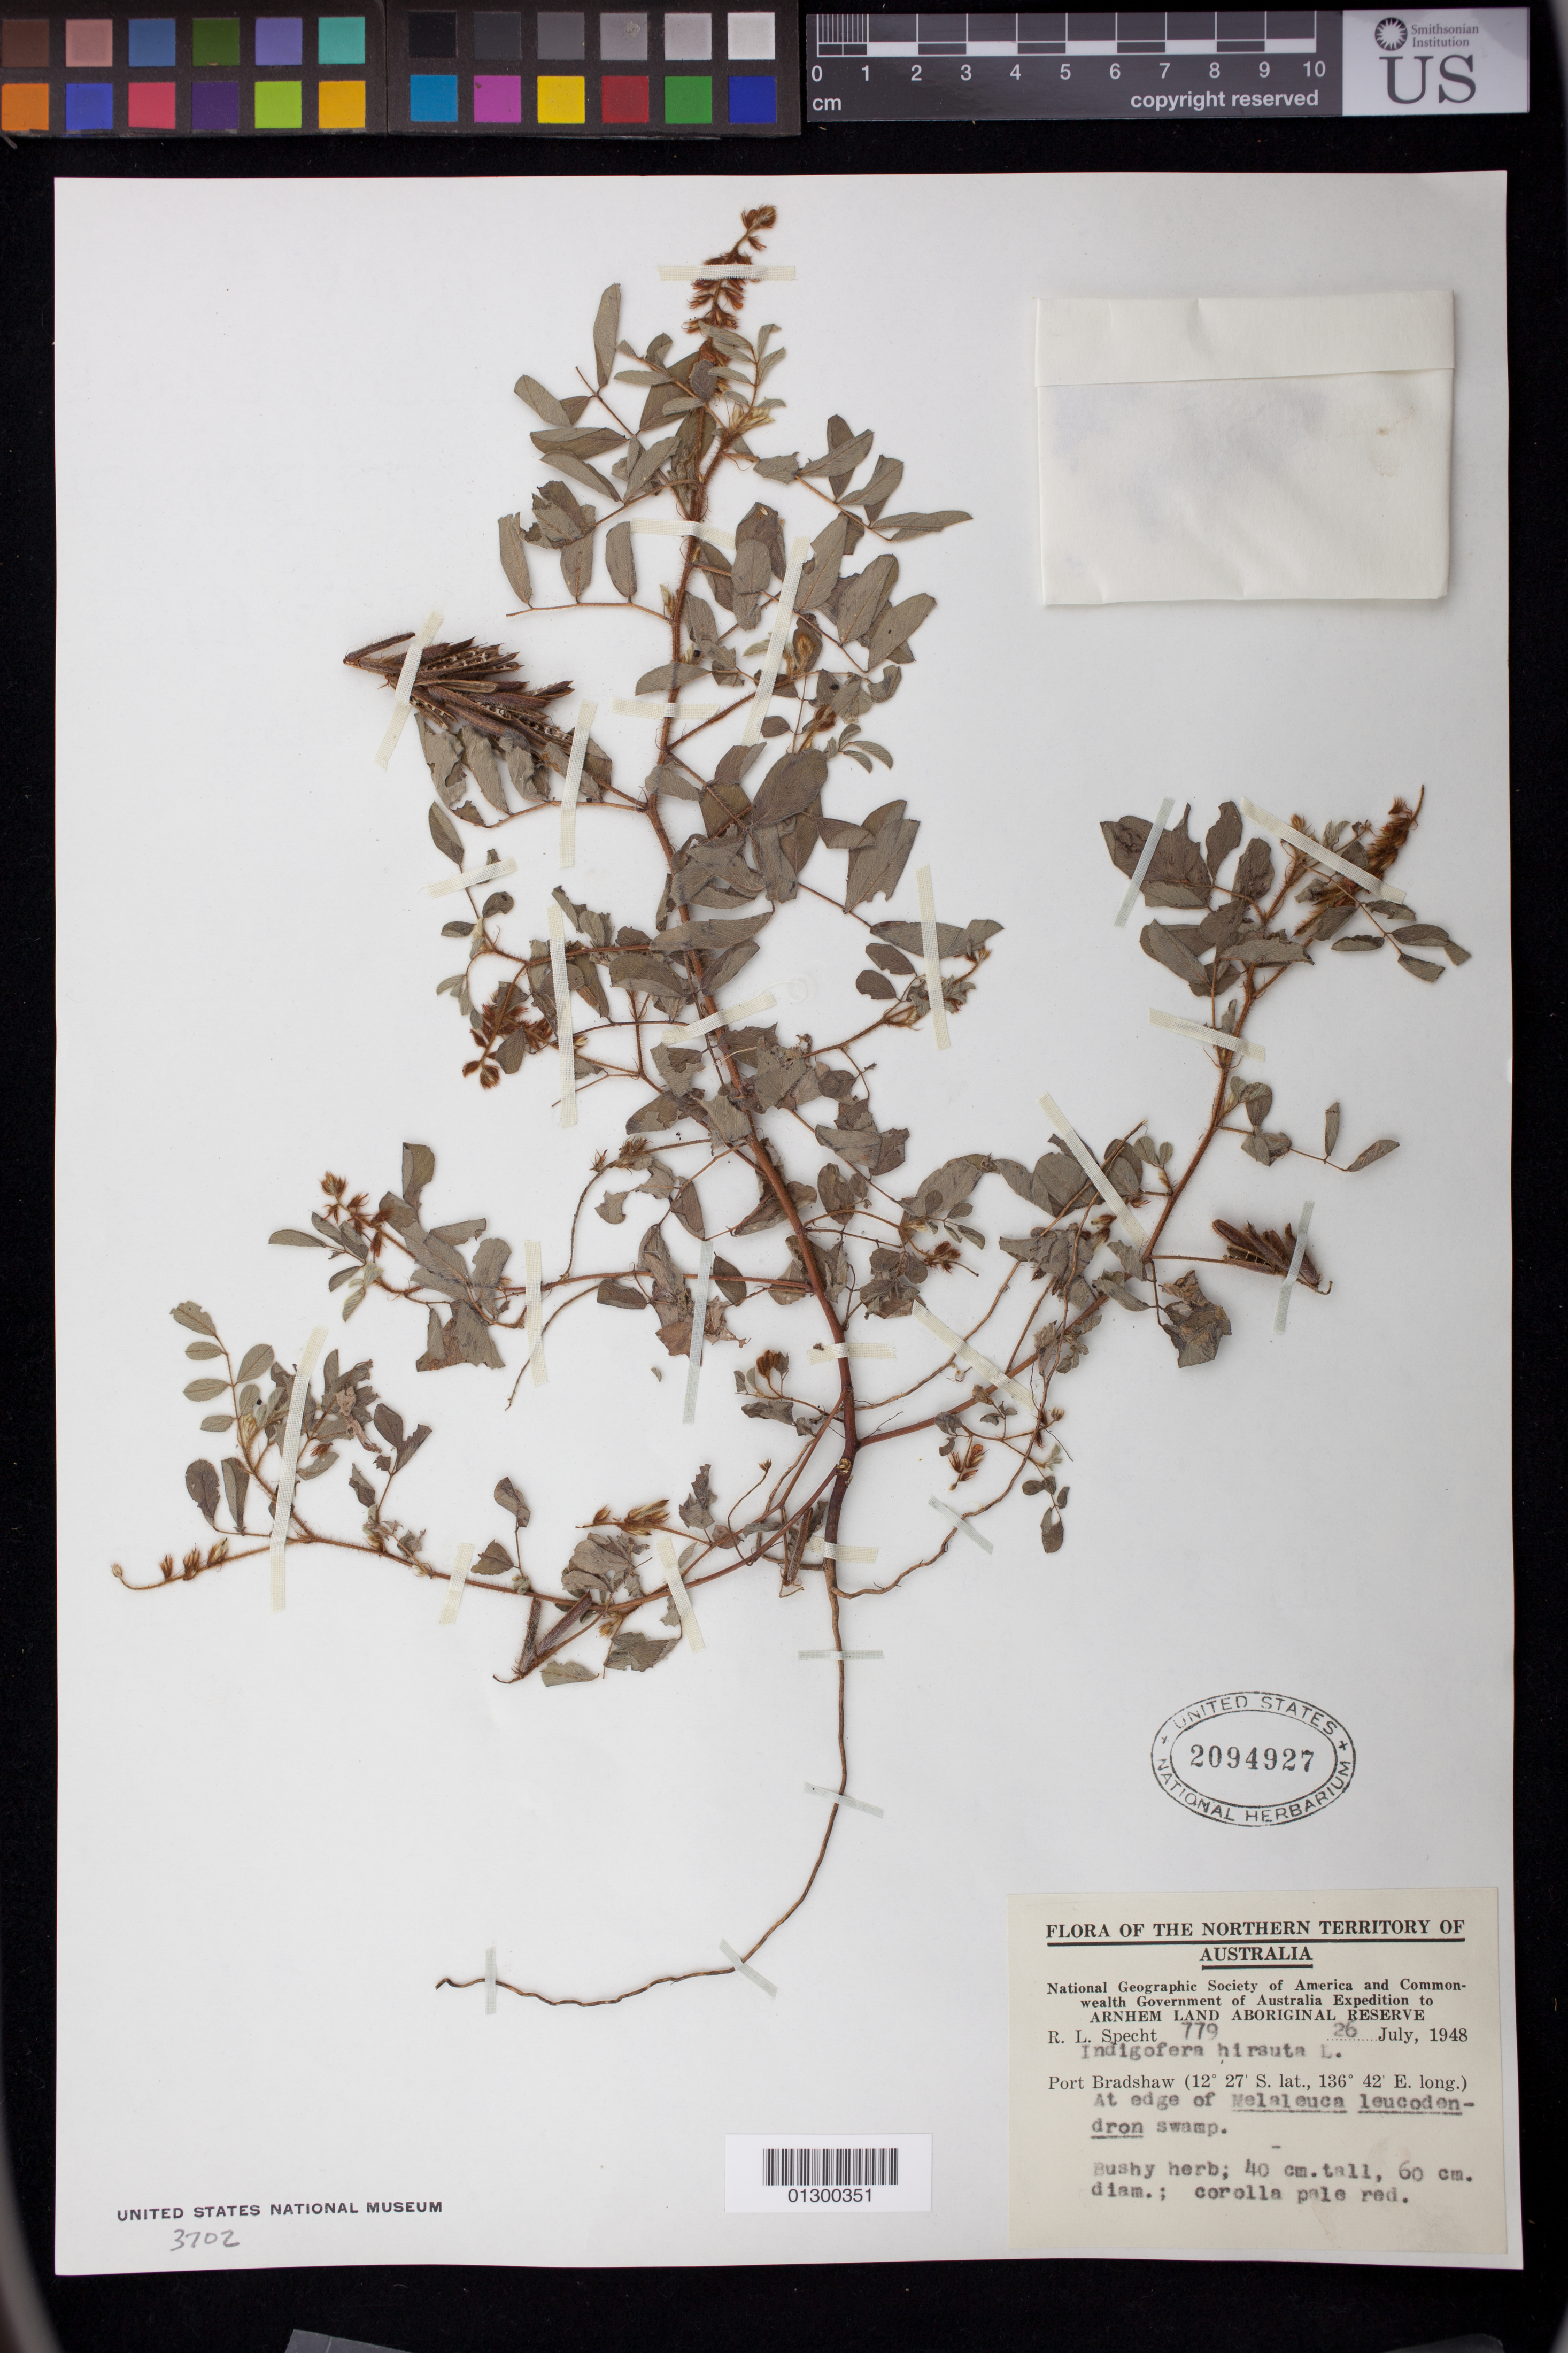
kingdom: Plantae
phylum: Tracheophyta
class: Magnoliopsida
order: Fabales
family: Fabaceae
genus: Indigofera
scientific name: Indigofera hirsuta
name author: L.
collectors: R. L. Specht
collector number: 779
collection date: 1948-07-26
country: Australia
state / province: Northern Territory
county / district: East Arnhem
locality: Port Bradshaw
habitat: At edge of Melaleuca leucodendron swamp.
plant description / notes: Bushy herb; 40 cm. tall, 60 cm. diam.; corolla pale red.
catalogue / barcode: US 2094927